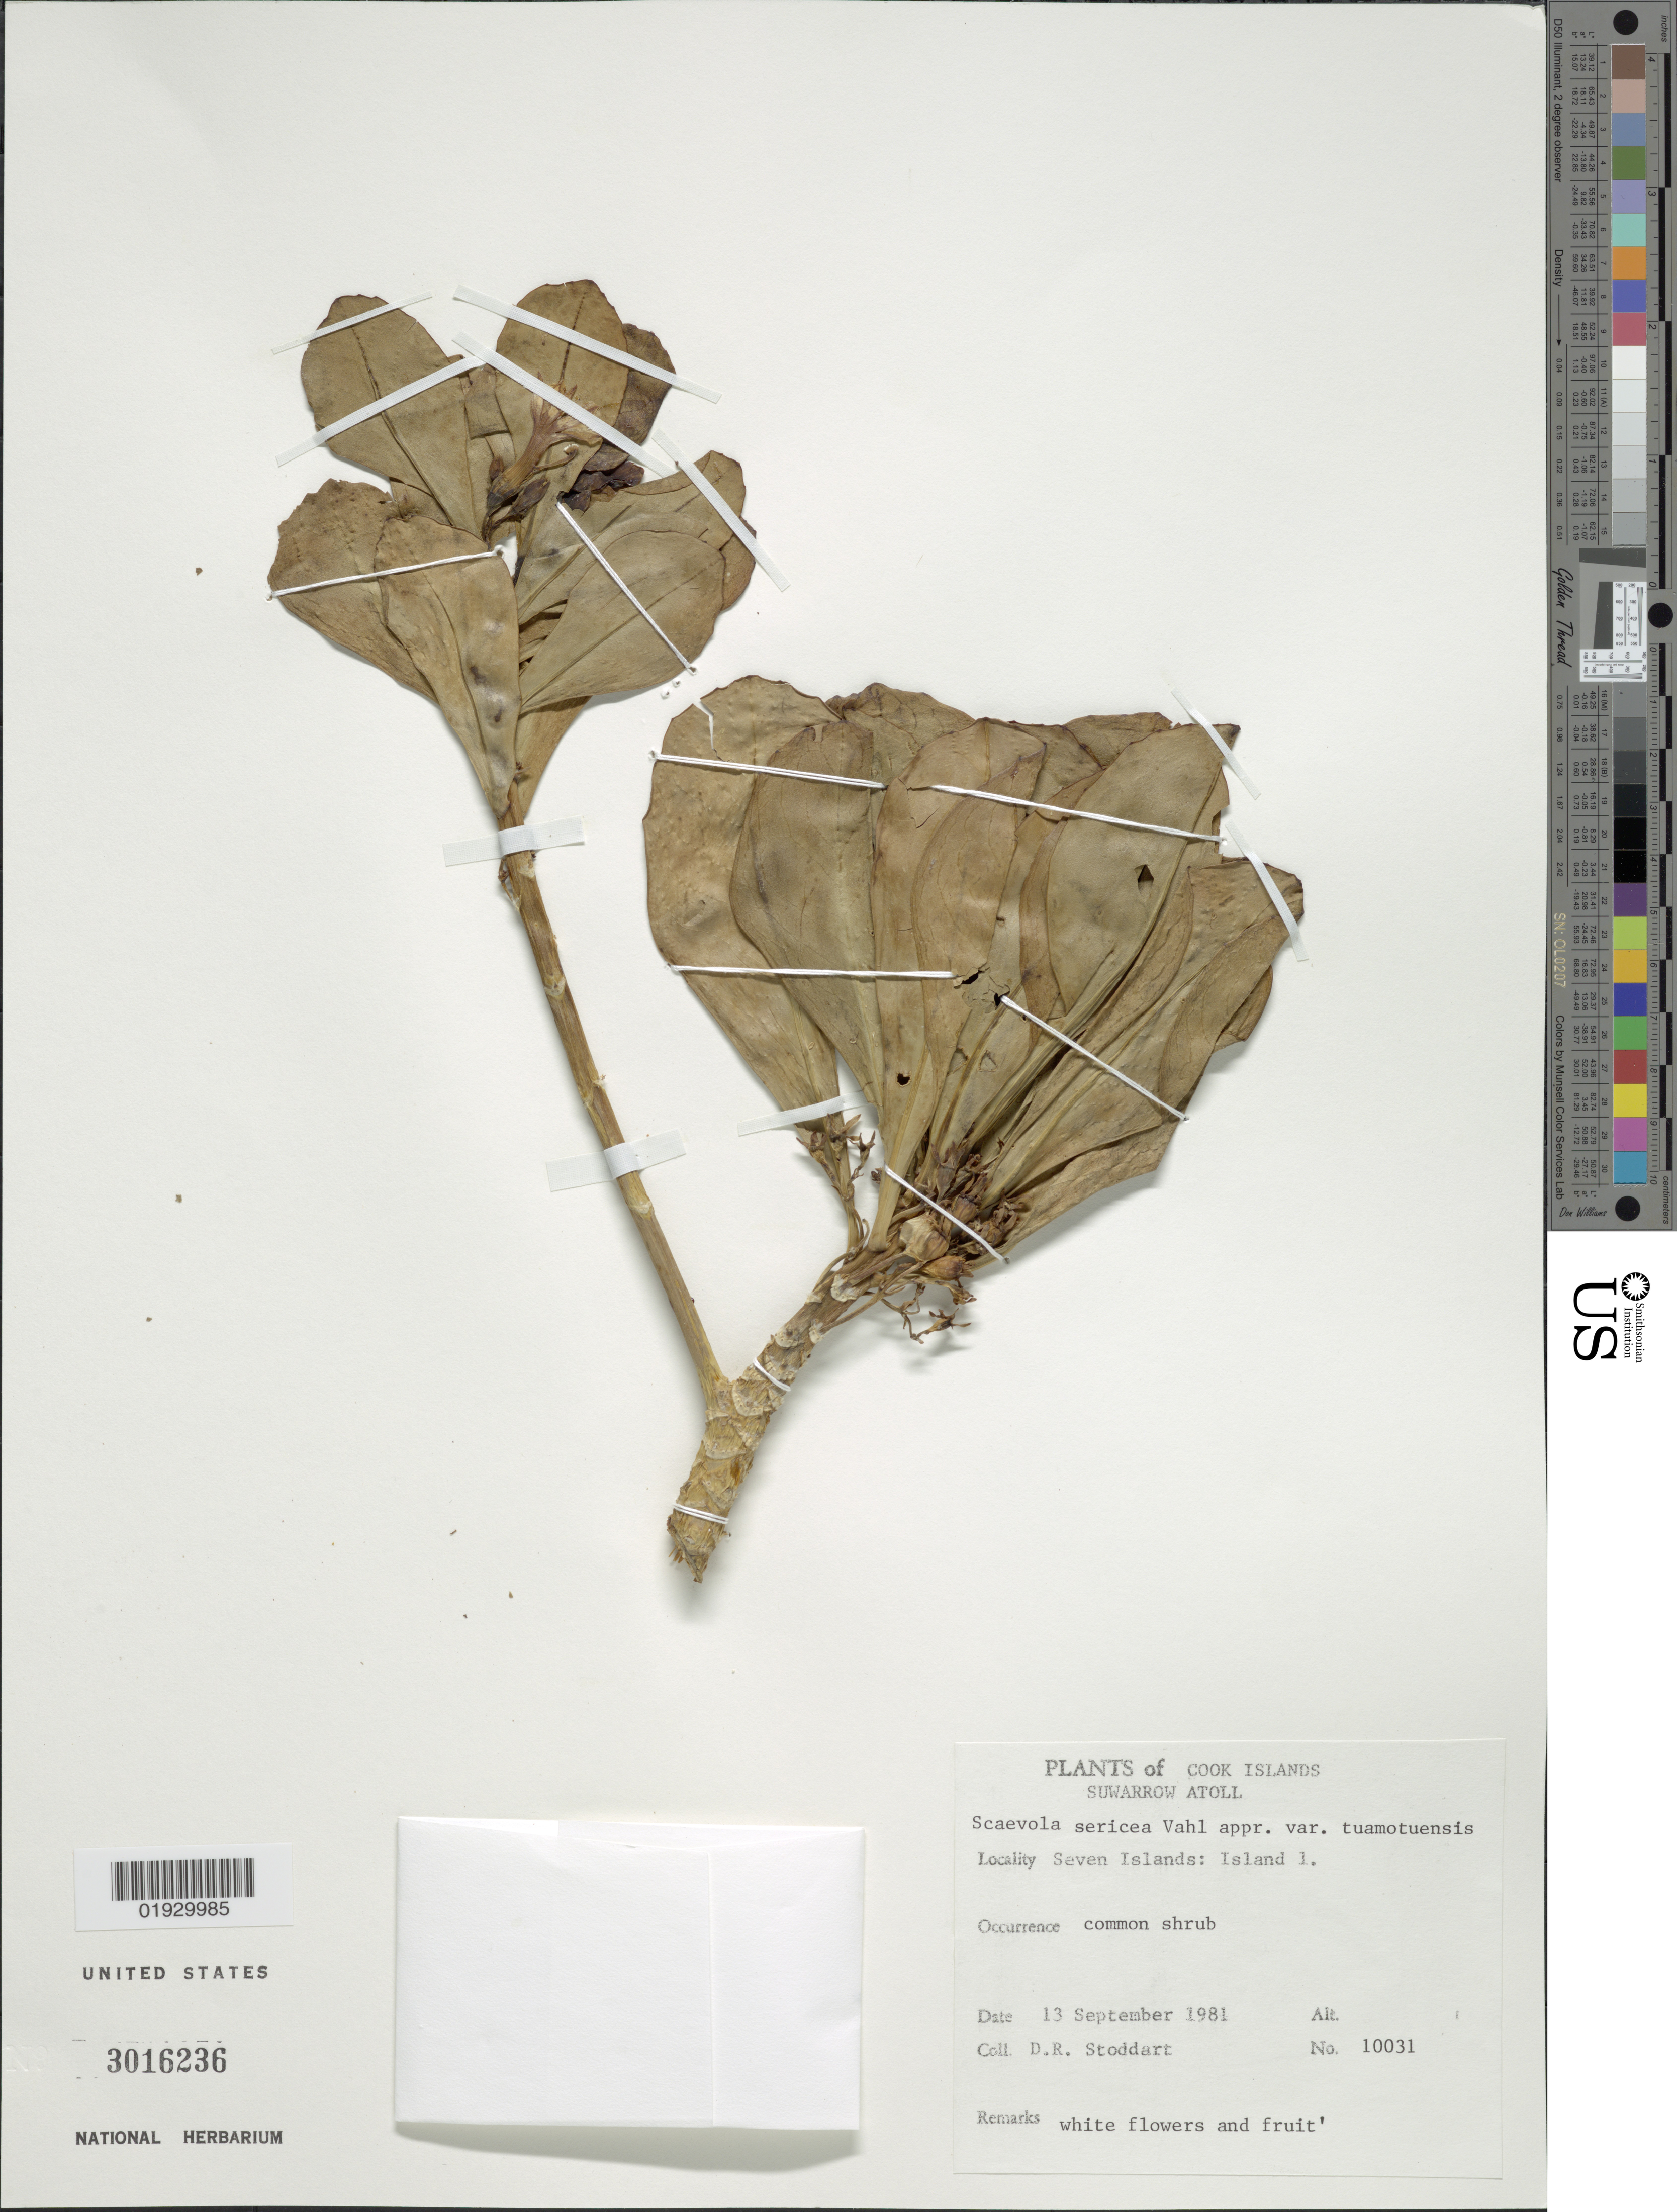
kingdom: Plantae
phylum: Tracheophyta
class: Magnoliopsida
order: Asterales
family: Goodeniaceae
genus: Scaevola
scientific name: Scaevola taccada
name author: (Gaertn.) Roxb.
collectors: D. R. Stoddart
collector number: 10031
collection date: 1981-09-13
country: Cook Islands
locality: Suwarrow Atoll, Seven Islands, Island 1.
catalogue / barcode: US 3016236